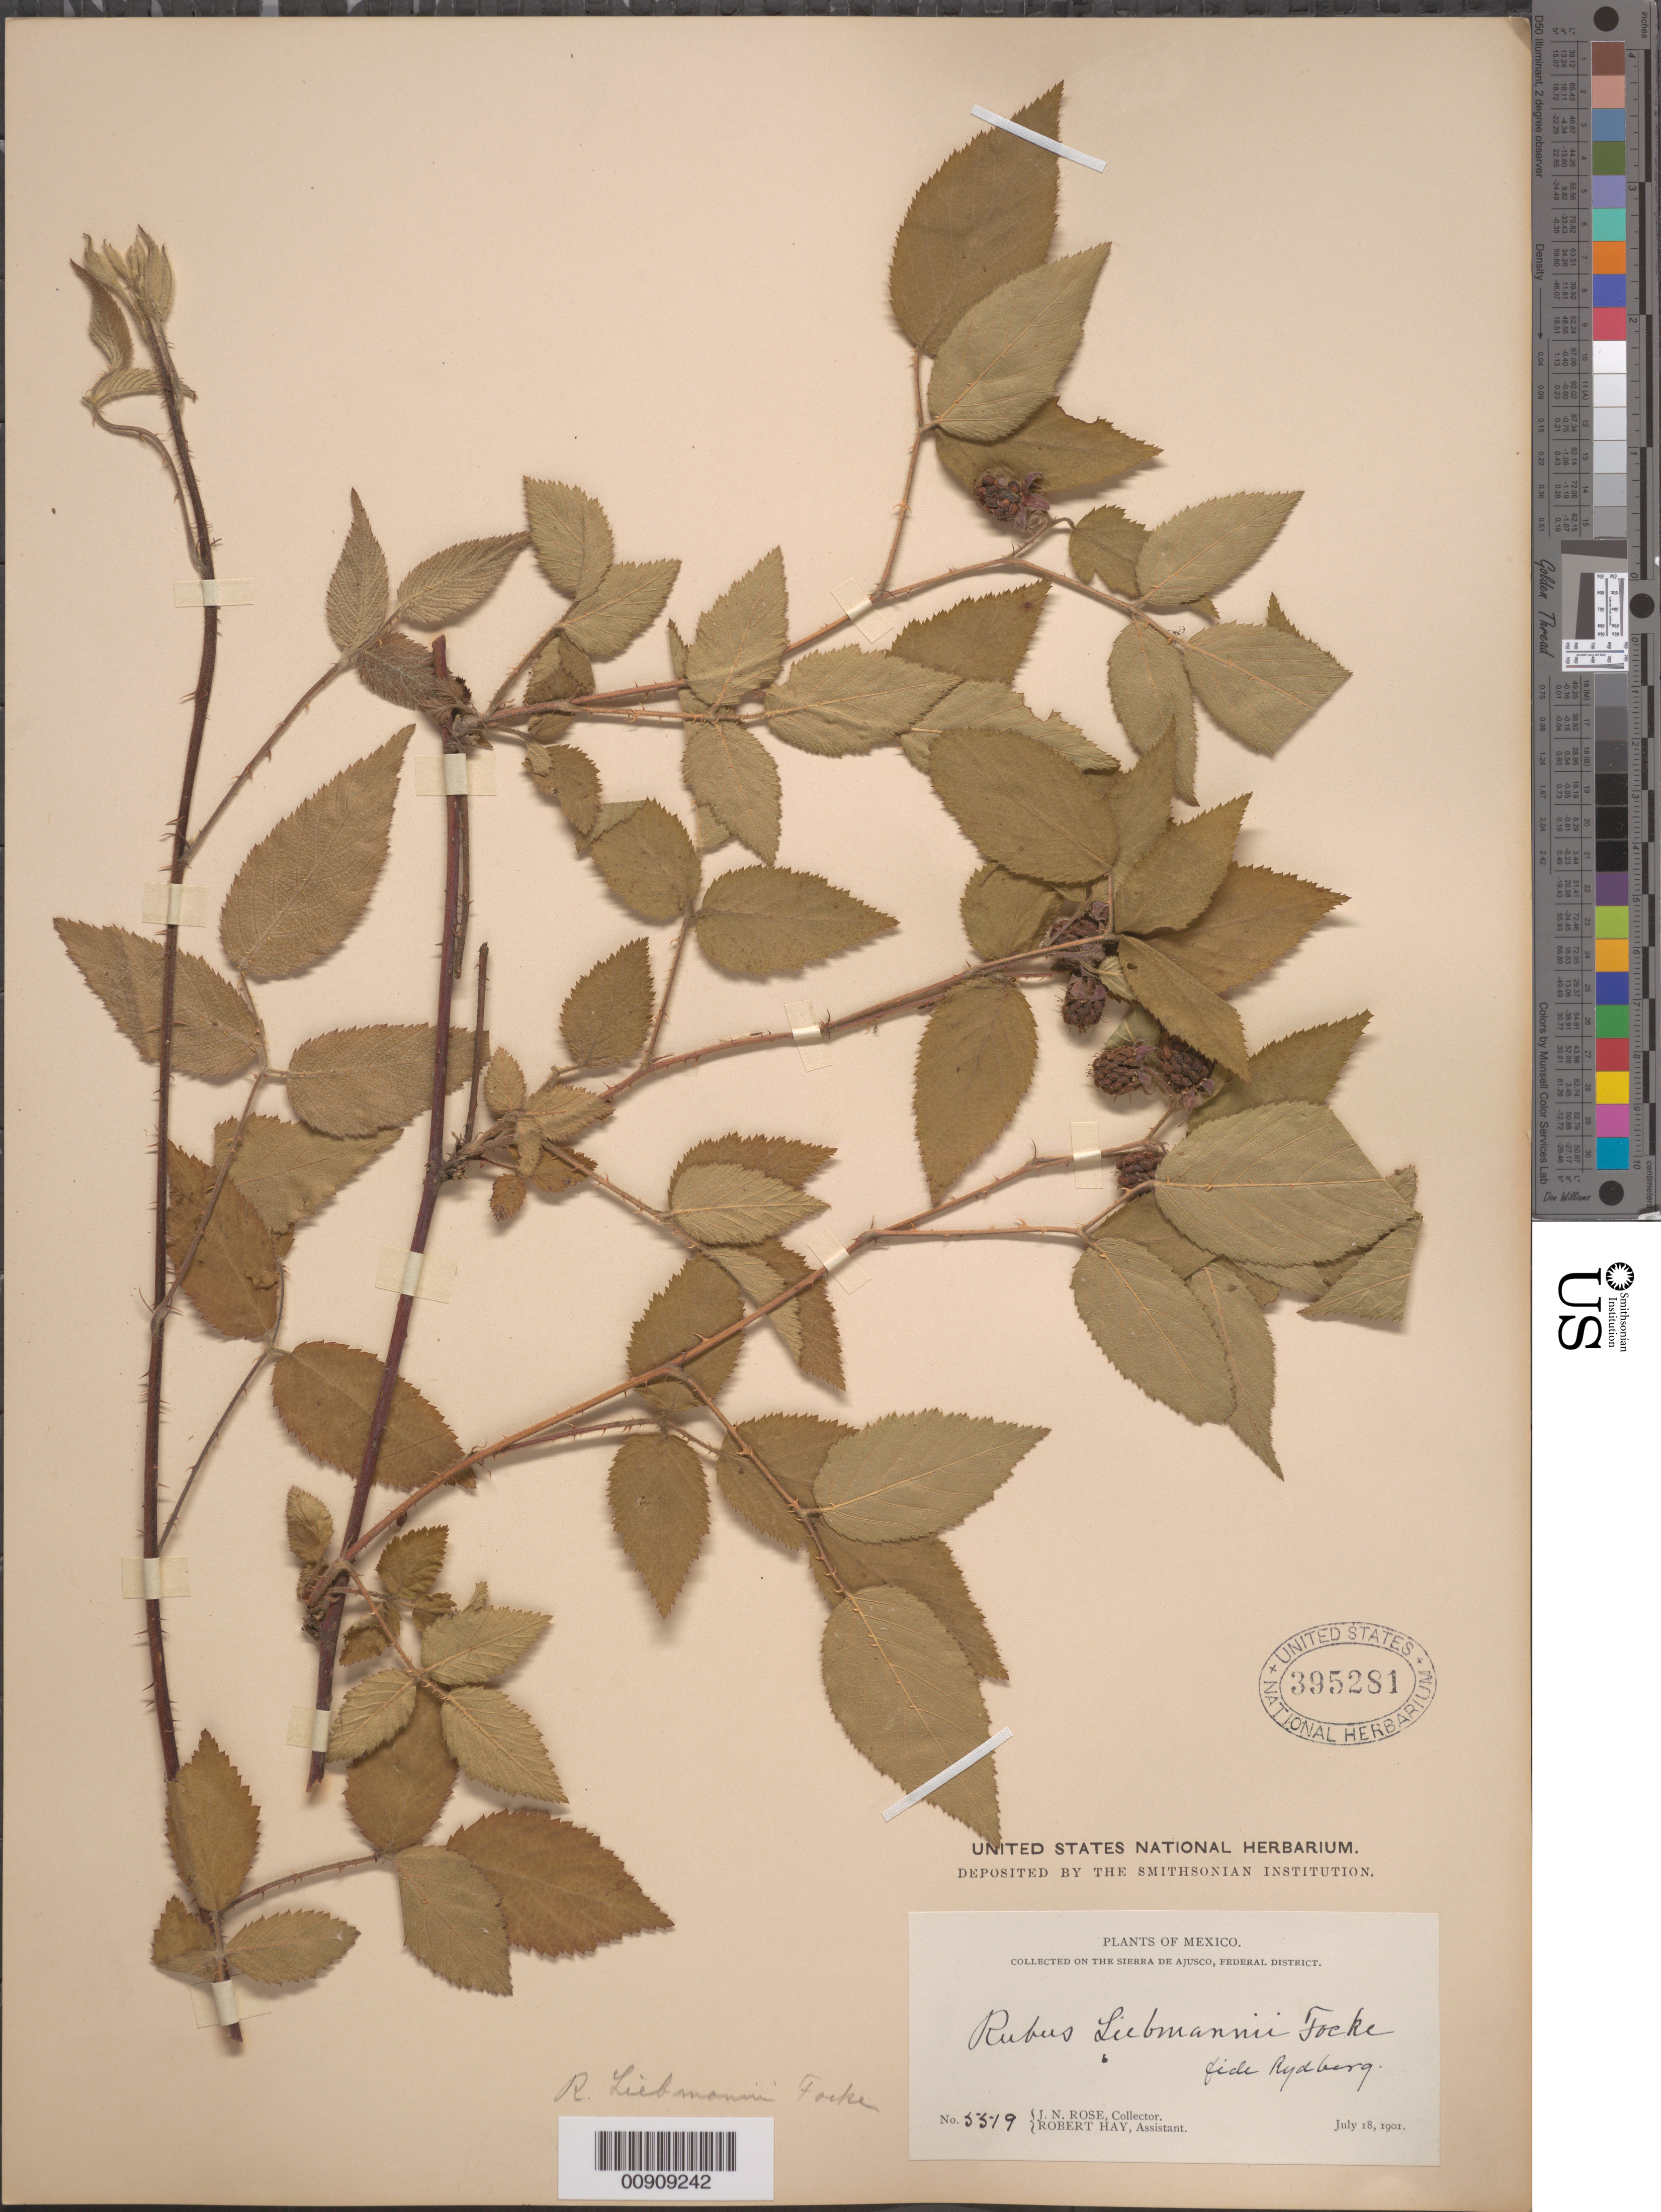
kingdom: Plantae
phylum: Tracheophyta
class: Magnoliopsida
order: Rosales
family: Rosaceae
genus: Rubus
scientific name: Rubus liebmannii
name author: Focke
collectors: J. N. Rose & R. Hay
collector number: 5519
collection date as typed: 18 Jul 1901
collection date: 1901-07-18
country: Mexico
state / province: Distrito Federal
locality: Sierra de Ajusco, Federal District.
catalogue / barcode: US 395281